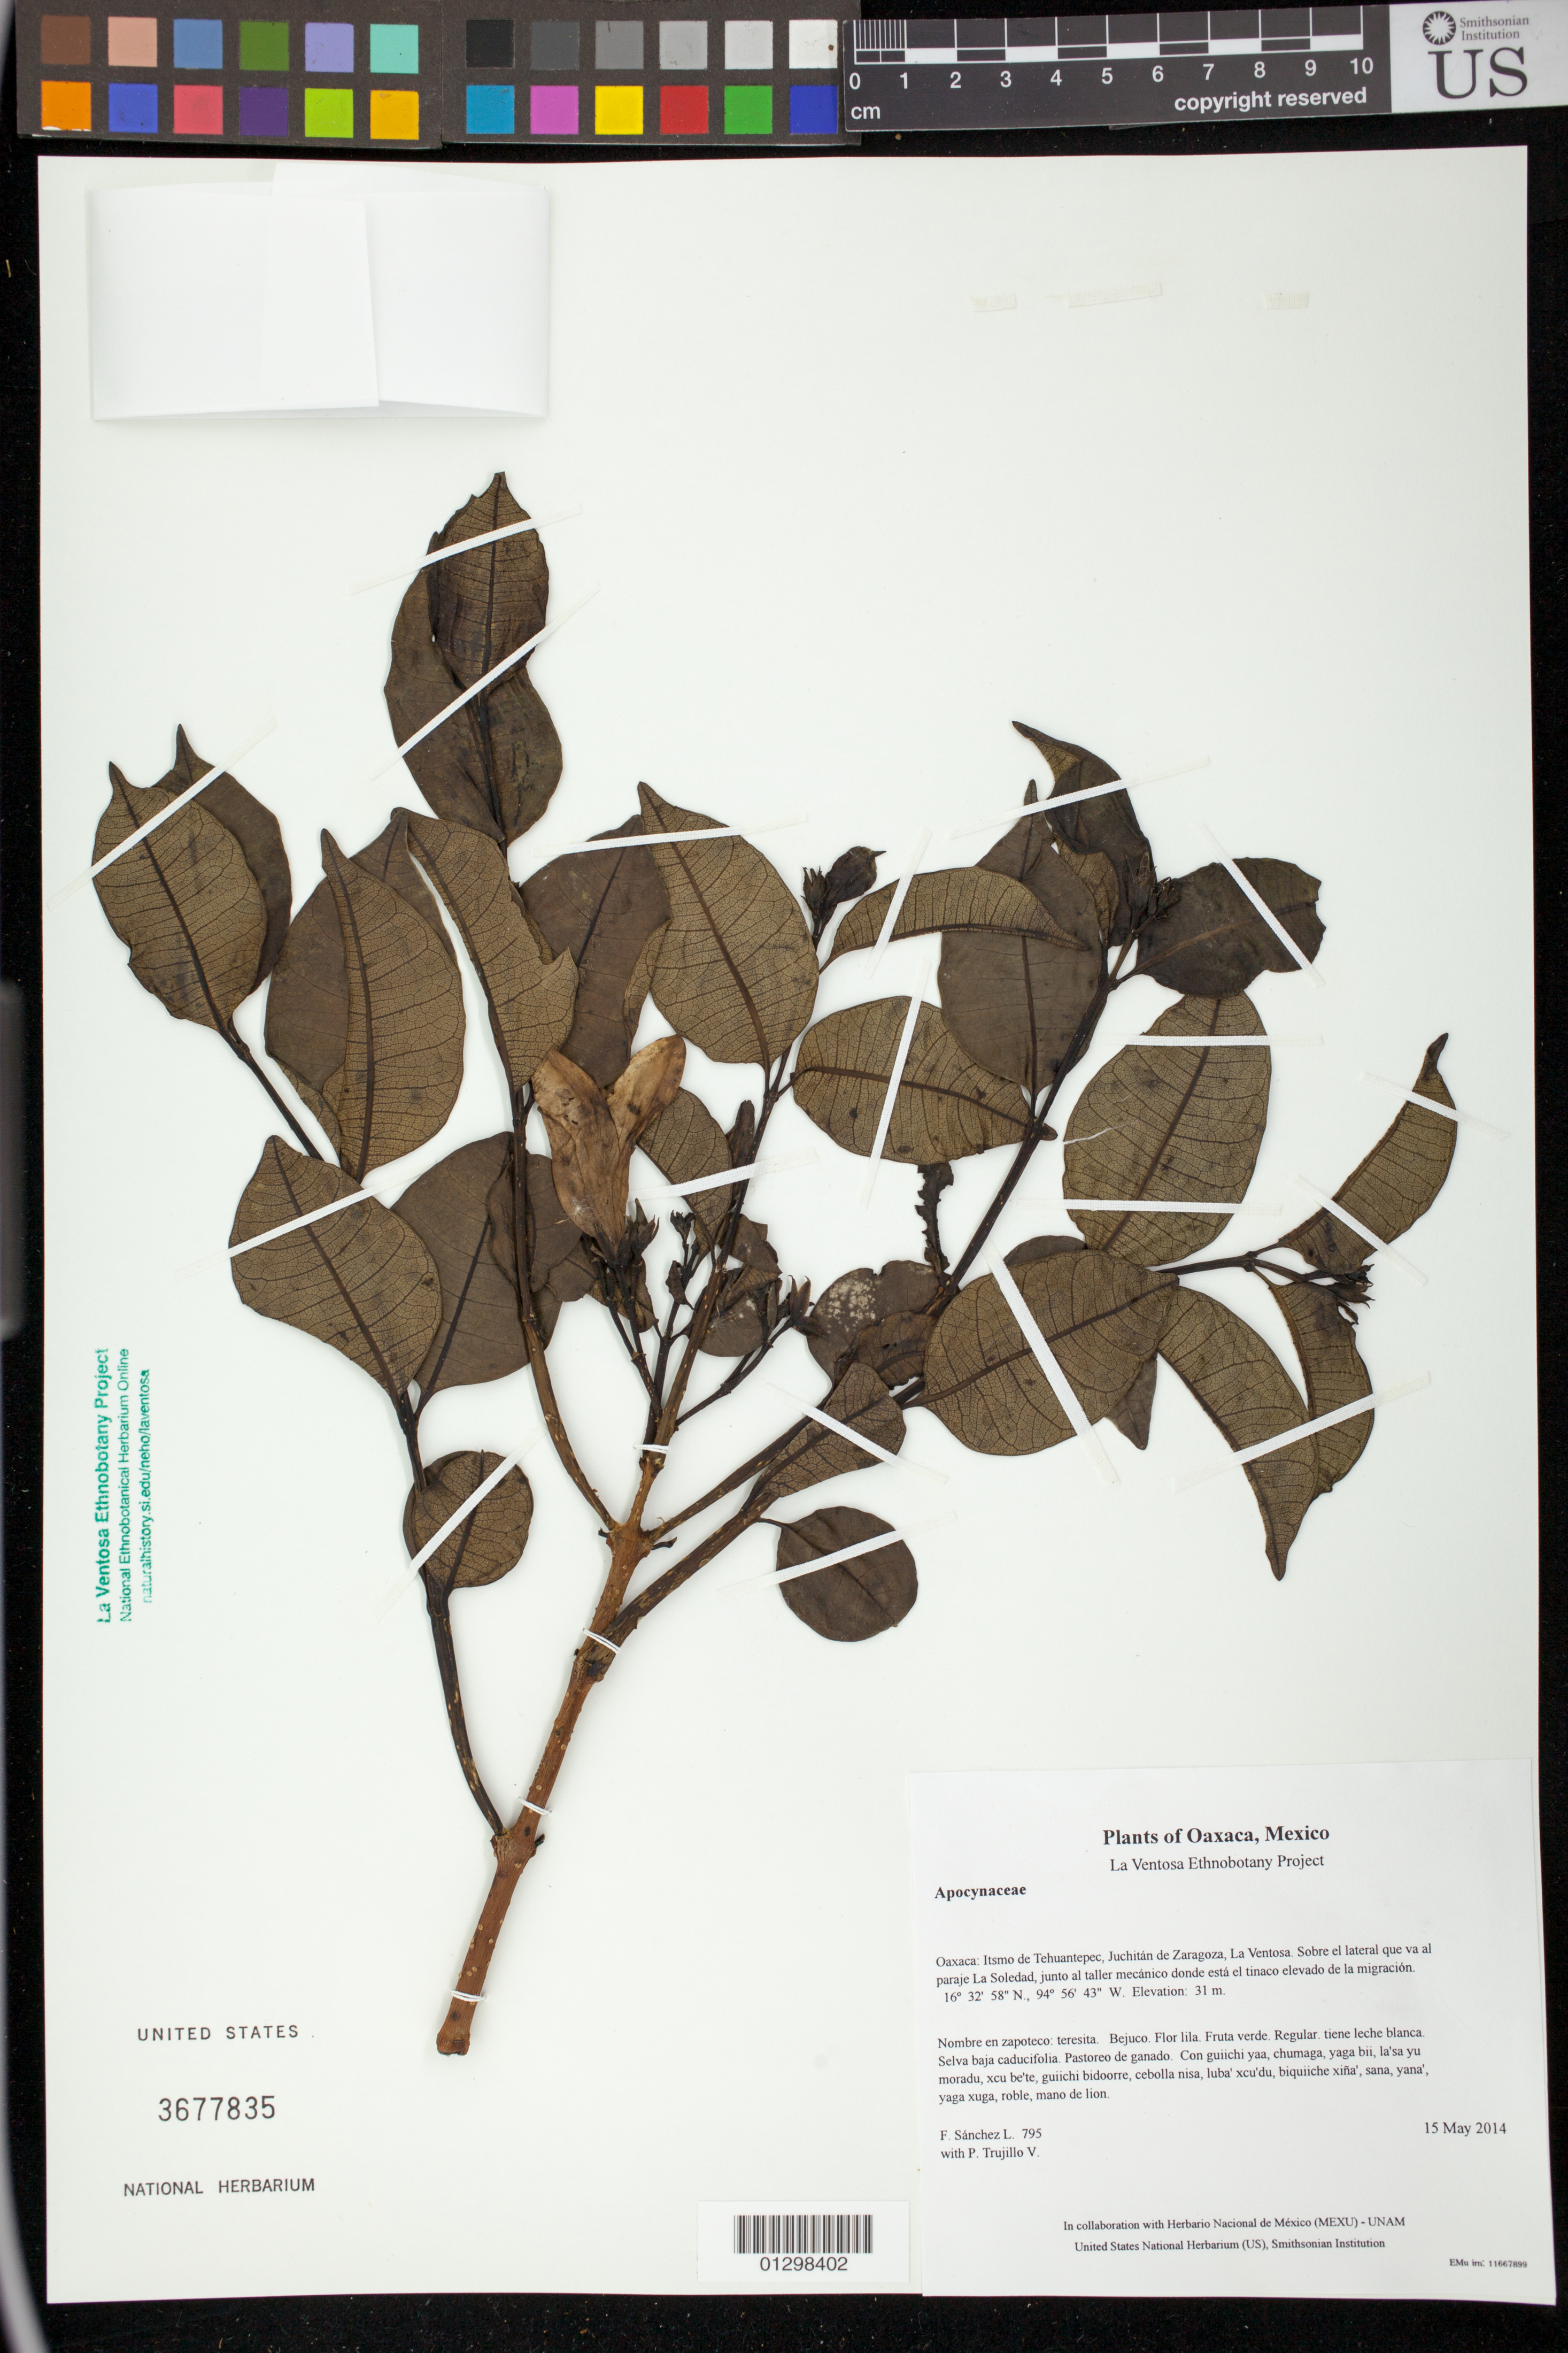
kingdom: Plantae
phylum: Tracheophyta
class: Magnoliopsida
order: Gentianales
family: Apocynaceae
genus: Cryptostegia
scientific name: Cryptostegia grandiflora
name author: Roxb. ex R. Br.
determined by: Velasco G., Kenia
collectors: F. Sánchez L. & P. Trujillo V.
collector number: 795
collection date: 2014-05-15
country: Mexico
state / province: Oaxaca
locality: Itsmo de Tehuantepec, Juchitán de Zaragoza, La Ventosa. Sobre el lateral que va al paraje La Soledad, junto al taller mecánico donde está el tinaco elevado de la migración.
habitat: Selva baja caducifolia. Pastoreo de ganado.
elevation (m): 31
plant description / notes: JEBOT, MEXU, SERO, US; Luba'. Guie' lila. Cuaananaxhi naga'. Nuu.; Teresita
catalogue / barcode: US 3677835